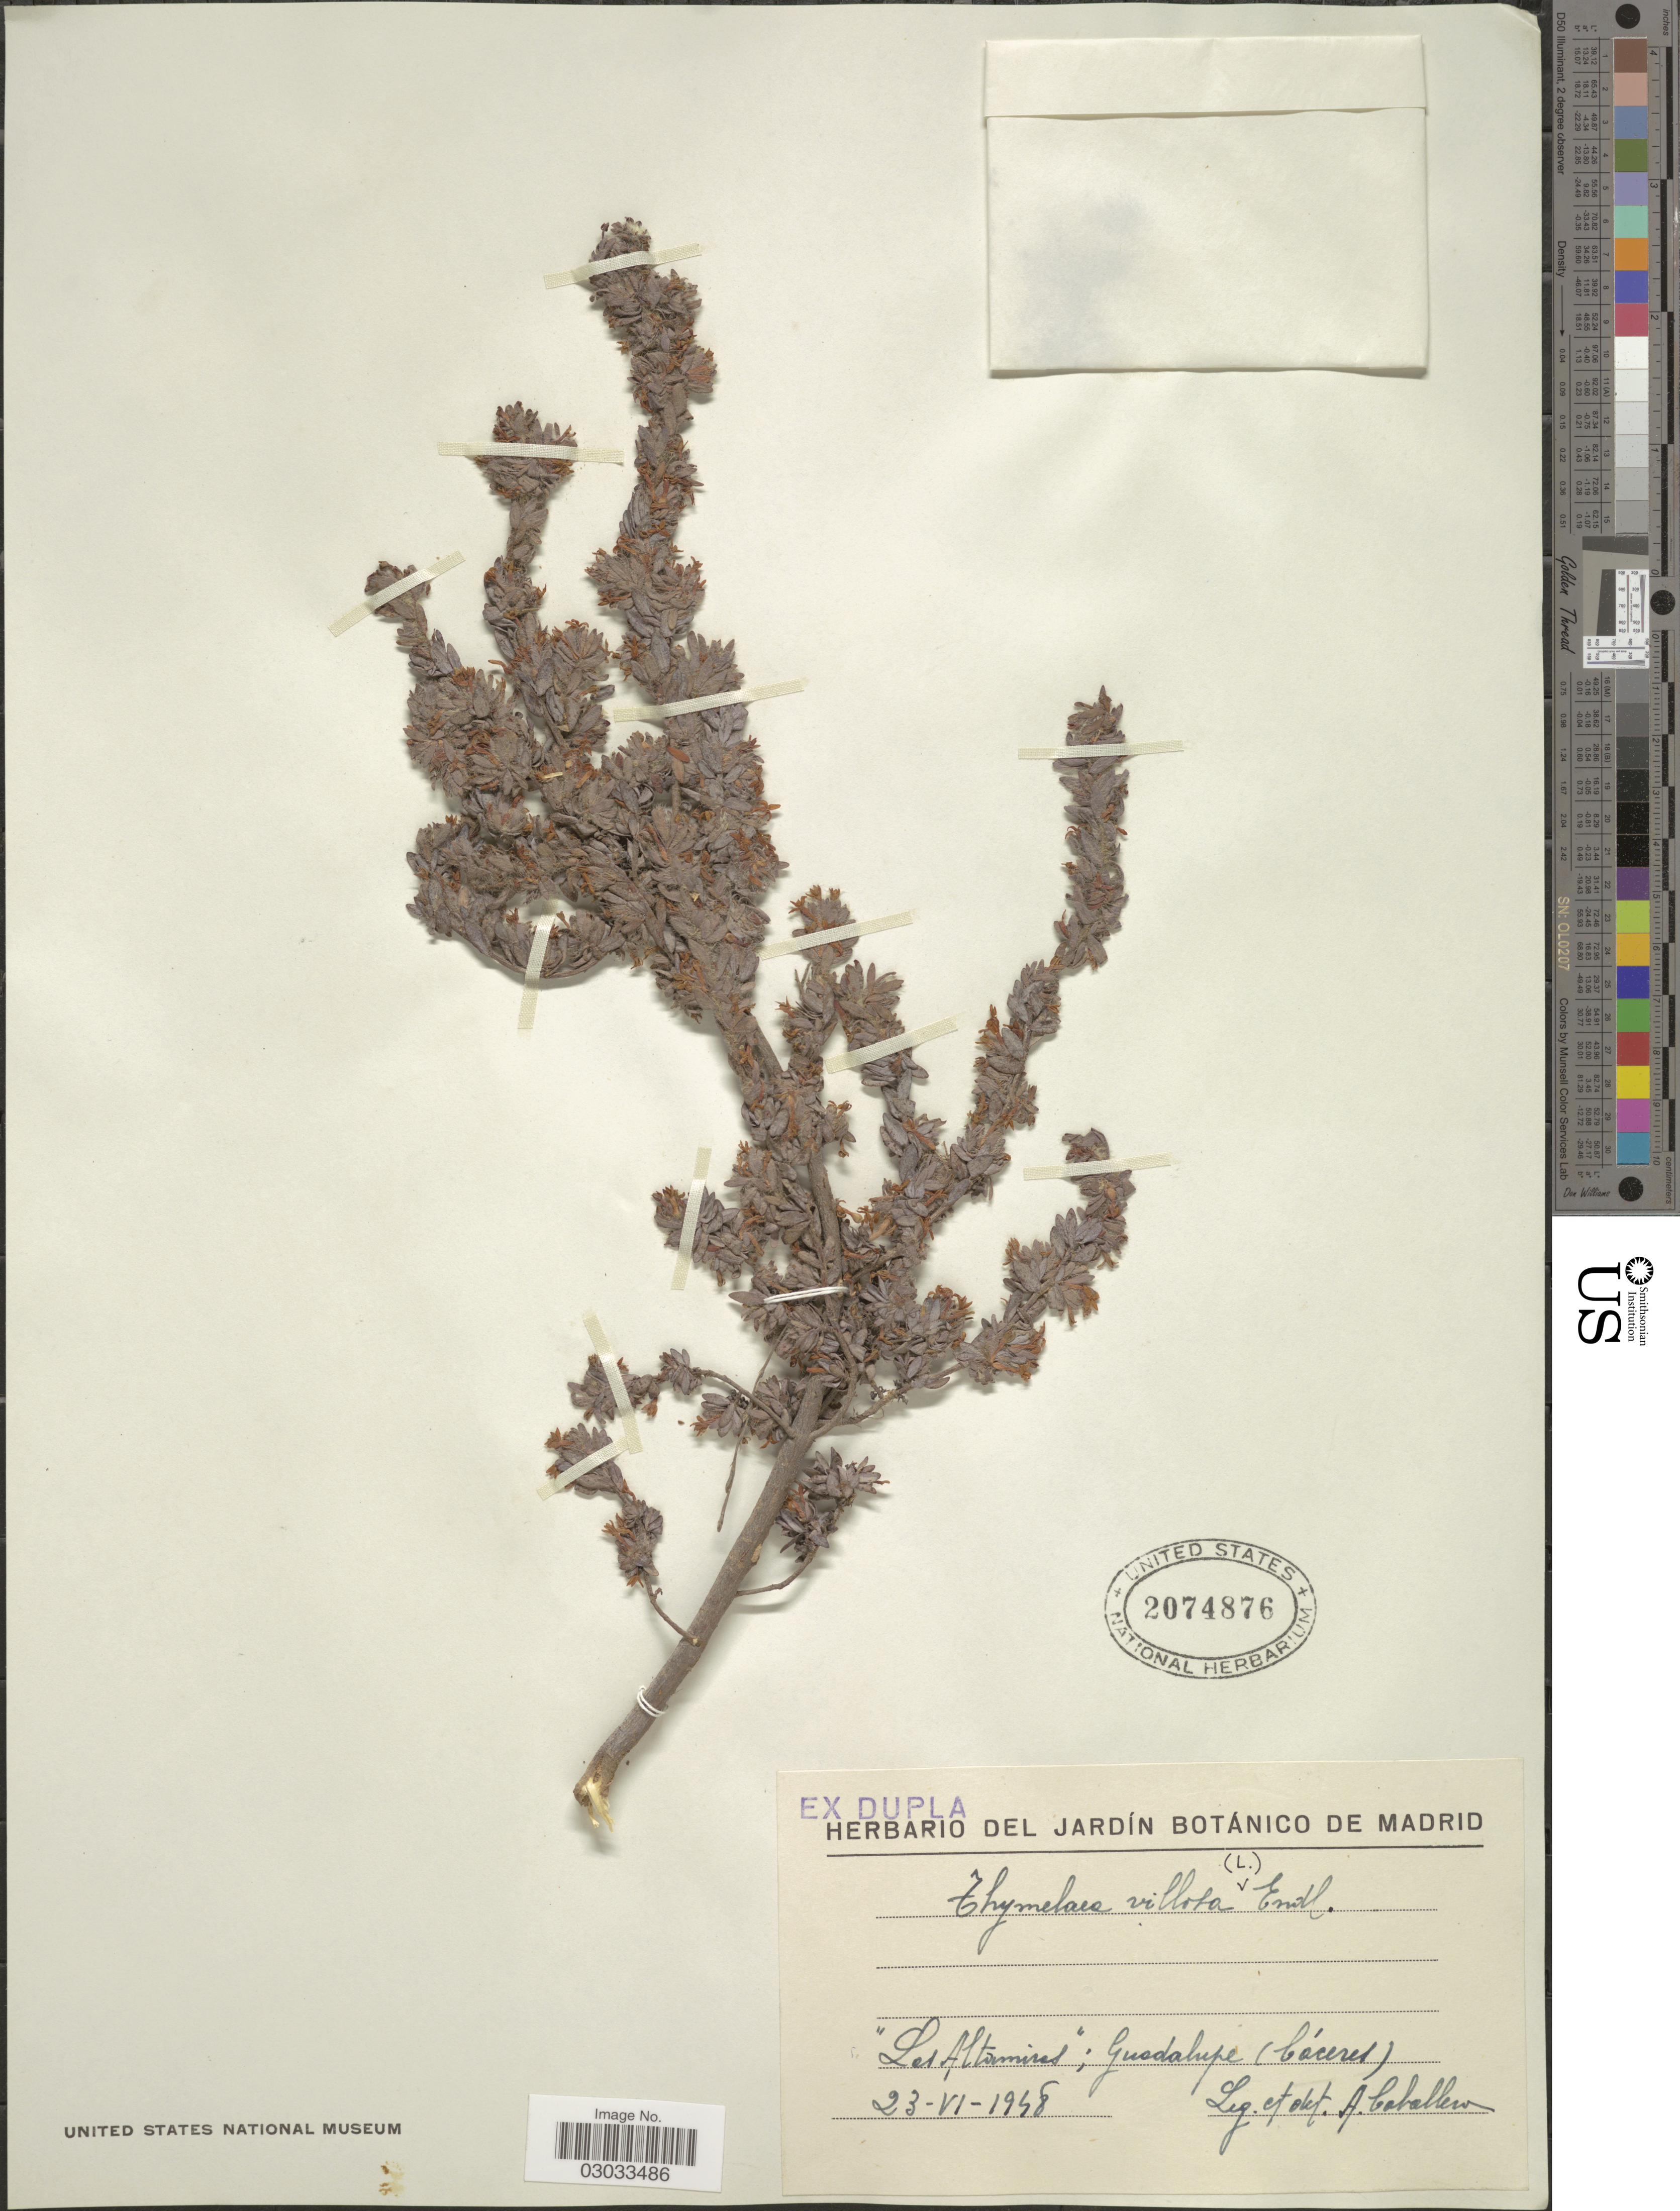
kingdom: Plantae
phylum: Tracheophyta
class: Magnoliopsida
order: Malvales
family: Thymelaeaceae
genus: Thymelaea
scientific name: Thymelaea villosa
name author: (L.) Endl.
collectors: A. Caballero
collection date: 1948-06-23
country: Spain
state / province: Madrid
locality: Les Altamires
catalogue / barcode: US 2074876